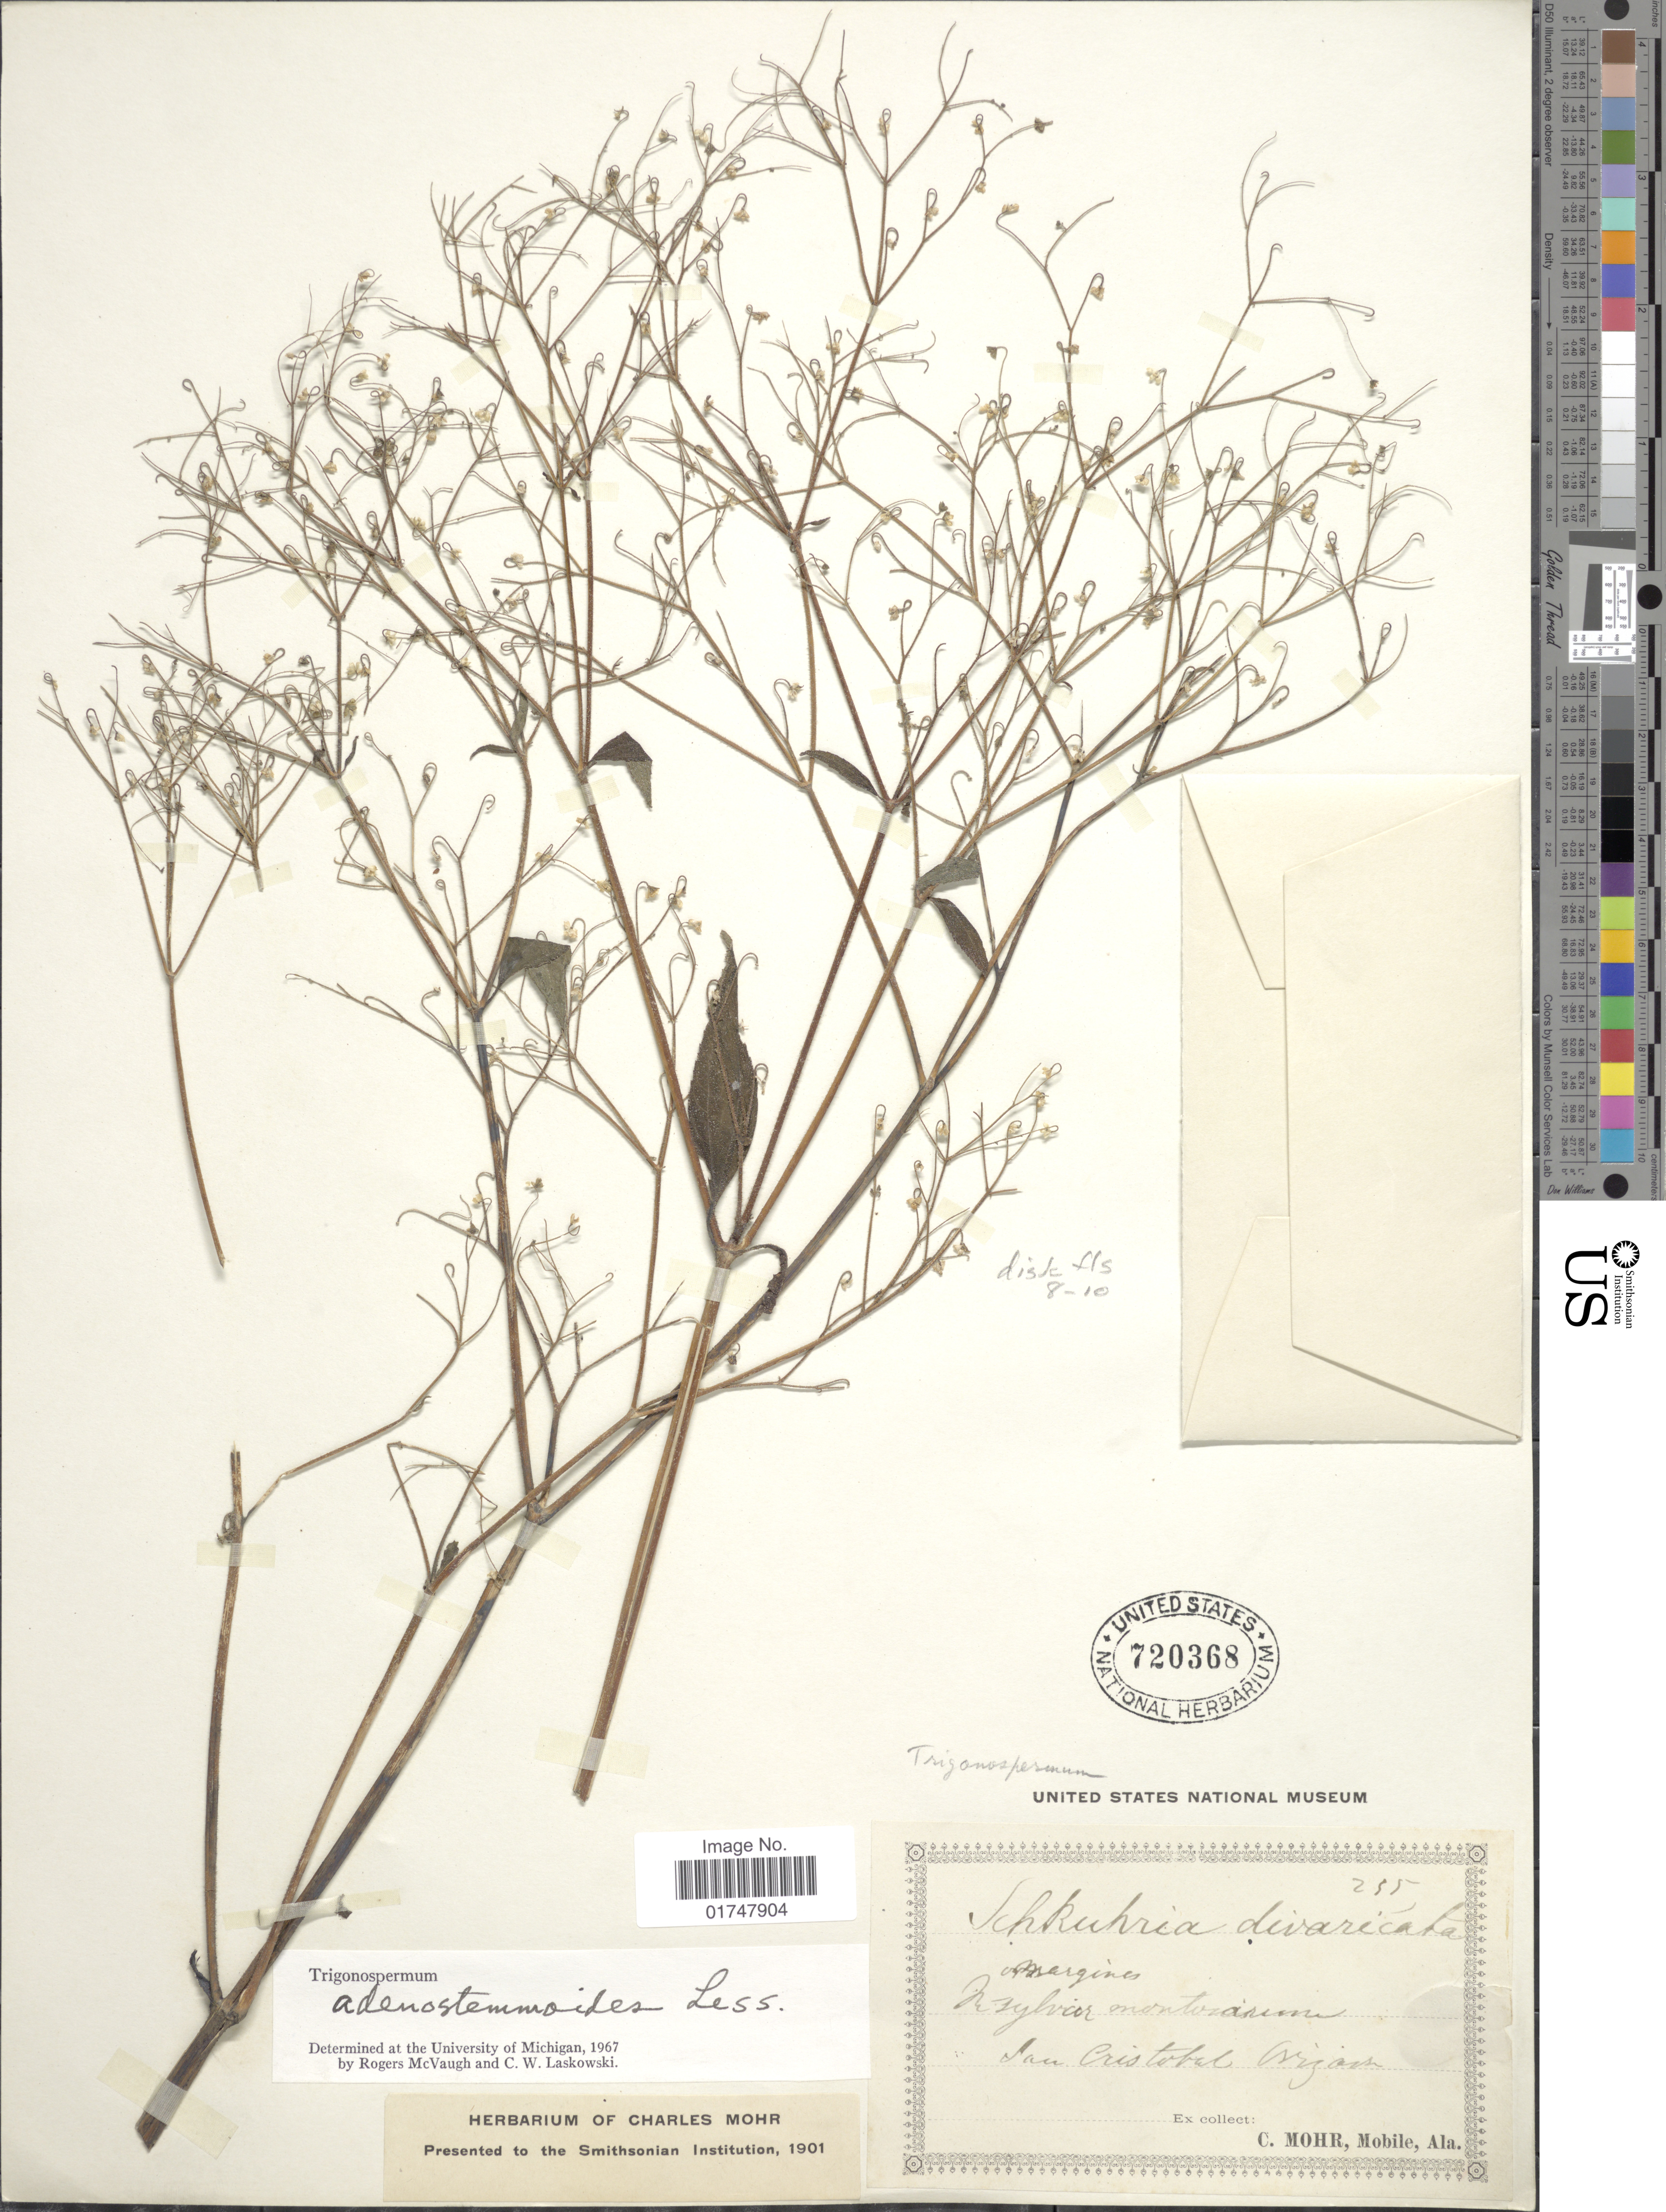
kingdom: Plantae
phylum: Tracheophyta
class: Magnoliopsida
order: Asterales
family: Asteraceae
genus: Trigonospermum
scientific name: Trigonospermum adenostemmoides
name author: Less.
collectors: C. T. Mohr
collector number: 235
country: Mexico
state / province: Chiapas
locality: San Cristobal, Orizaba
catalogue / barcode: US 720368